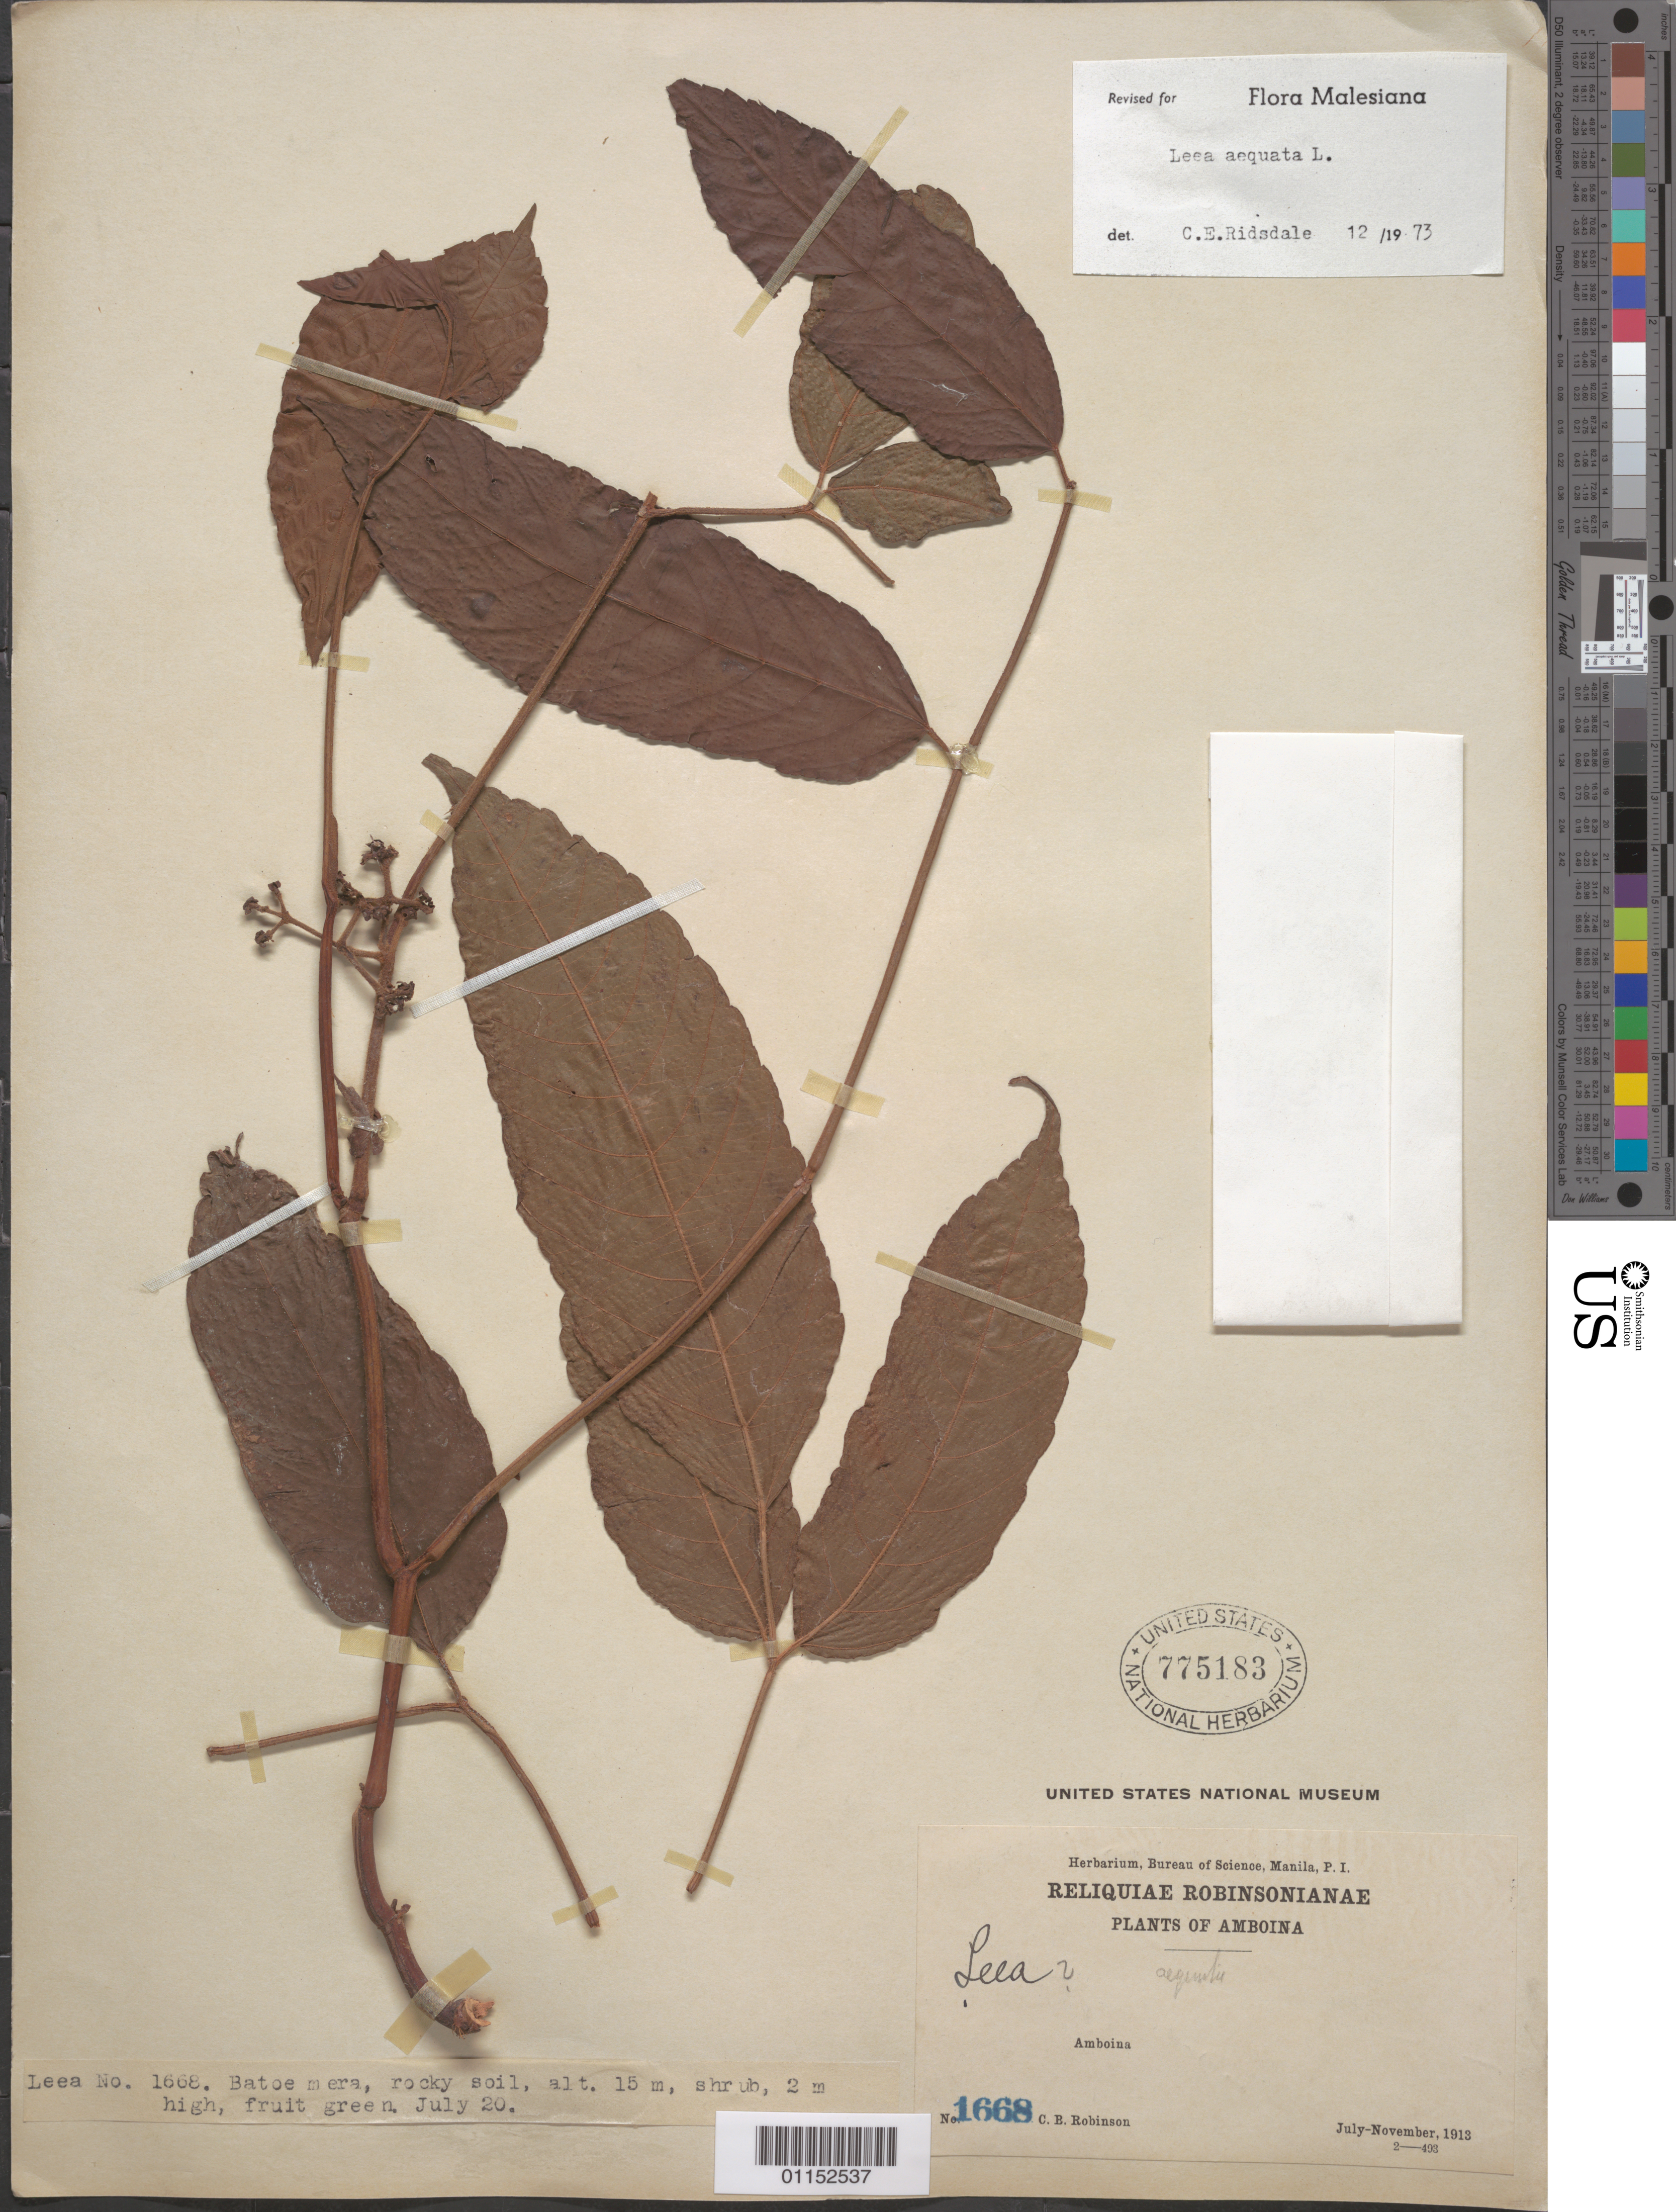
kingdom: Plantae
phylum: Tracheophyta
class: Magnoliopsida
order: Vitales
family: Vitaceae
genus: Leea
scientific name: Leea aequata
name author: L.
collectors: C. Robinson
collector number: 1668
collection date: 1913-07-20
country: Indonesia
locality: Ambon Island.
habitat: Shrub. Rocky soil.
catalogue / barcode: US 775183